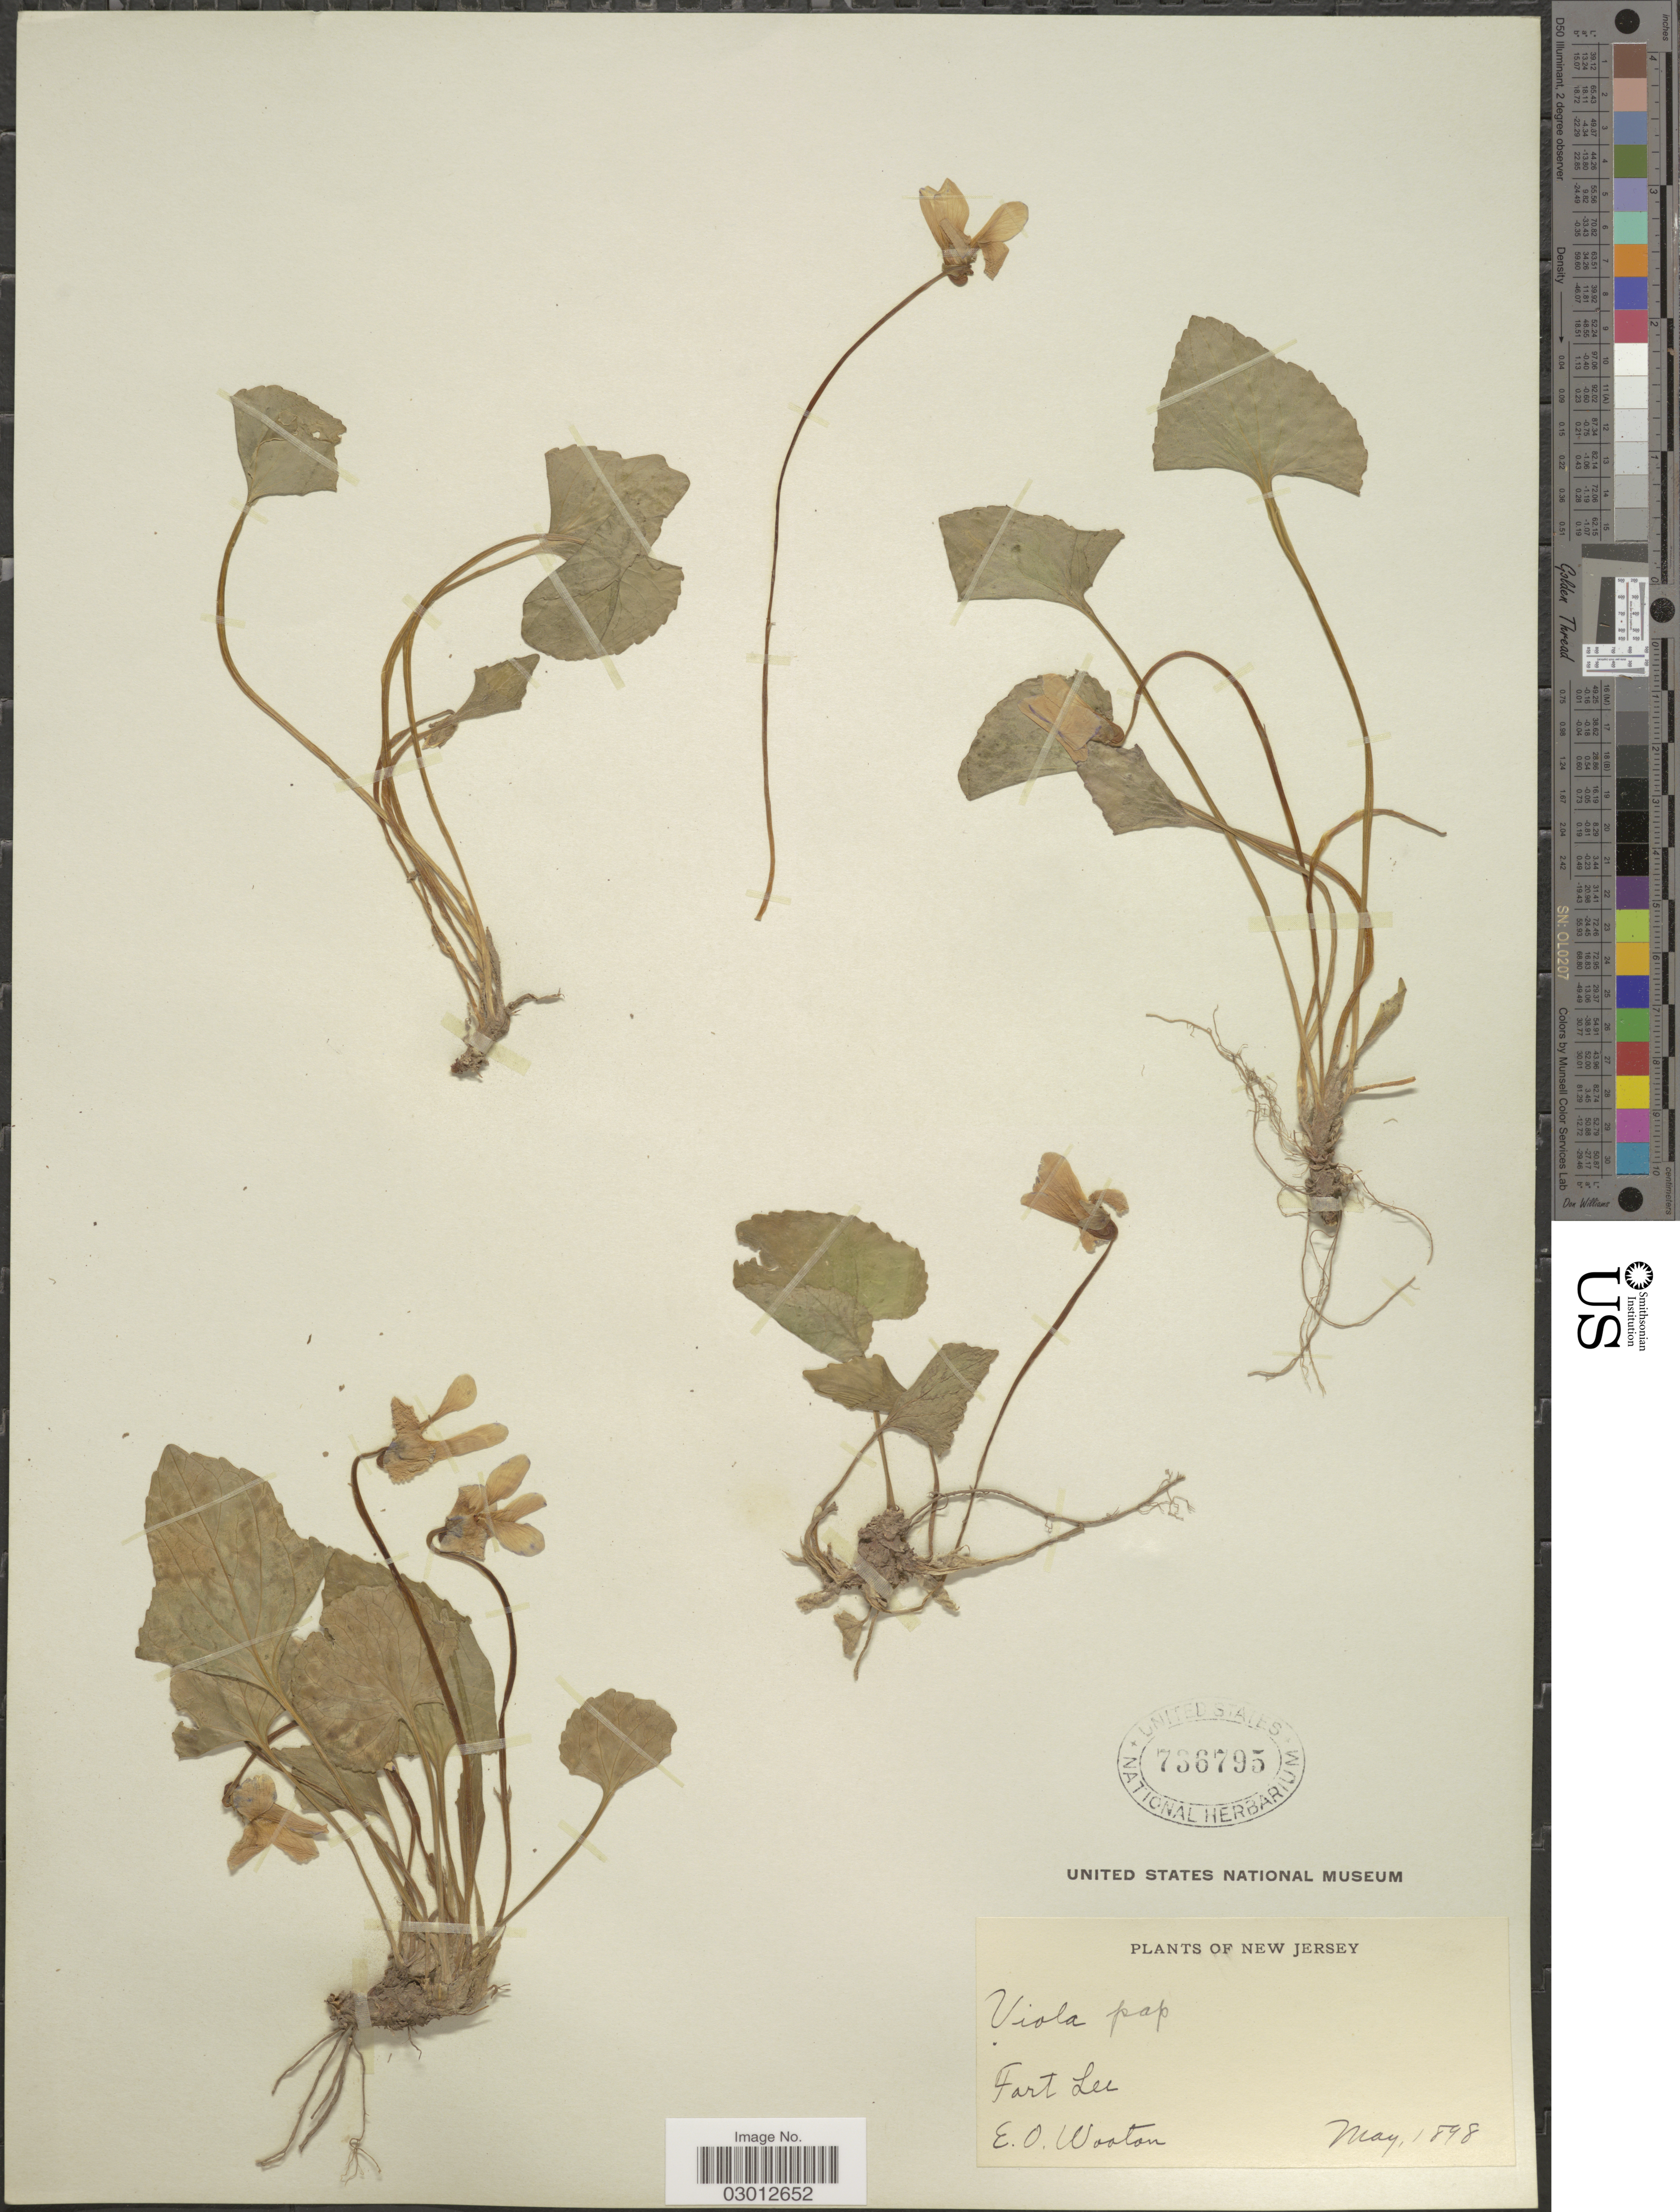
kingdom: Plantae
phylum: Tracheophyta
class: Magnoliopsida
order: Malpighiales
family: Violaceae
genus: Viola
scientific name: Viola papilionacea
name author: Pursh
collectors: E. O. Wooton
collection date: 1898-05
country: United States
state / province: New Jersey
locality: Fort Lee.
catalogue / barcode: US 736795